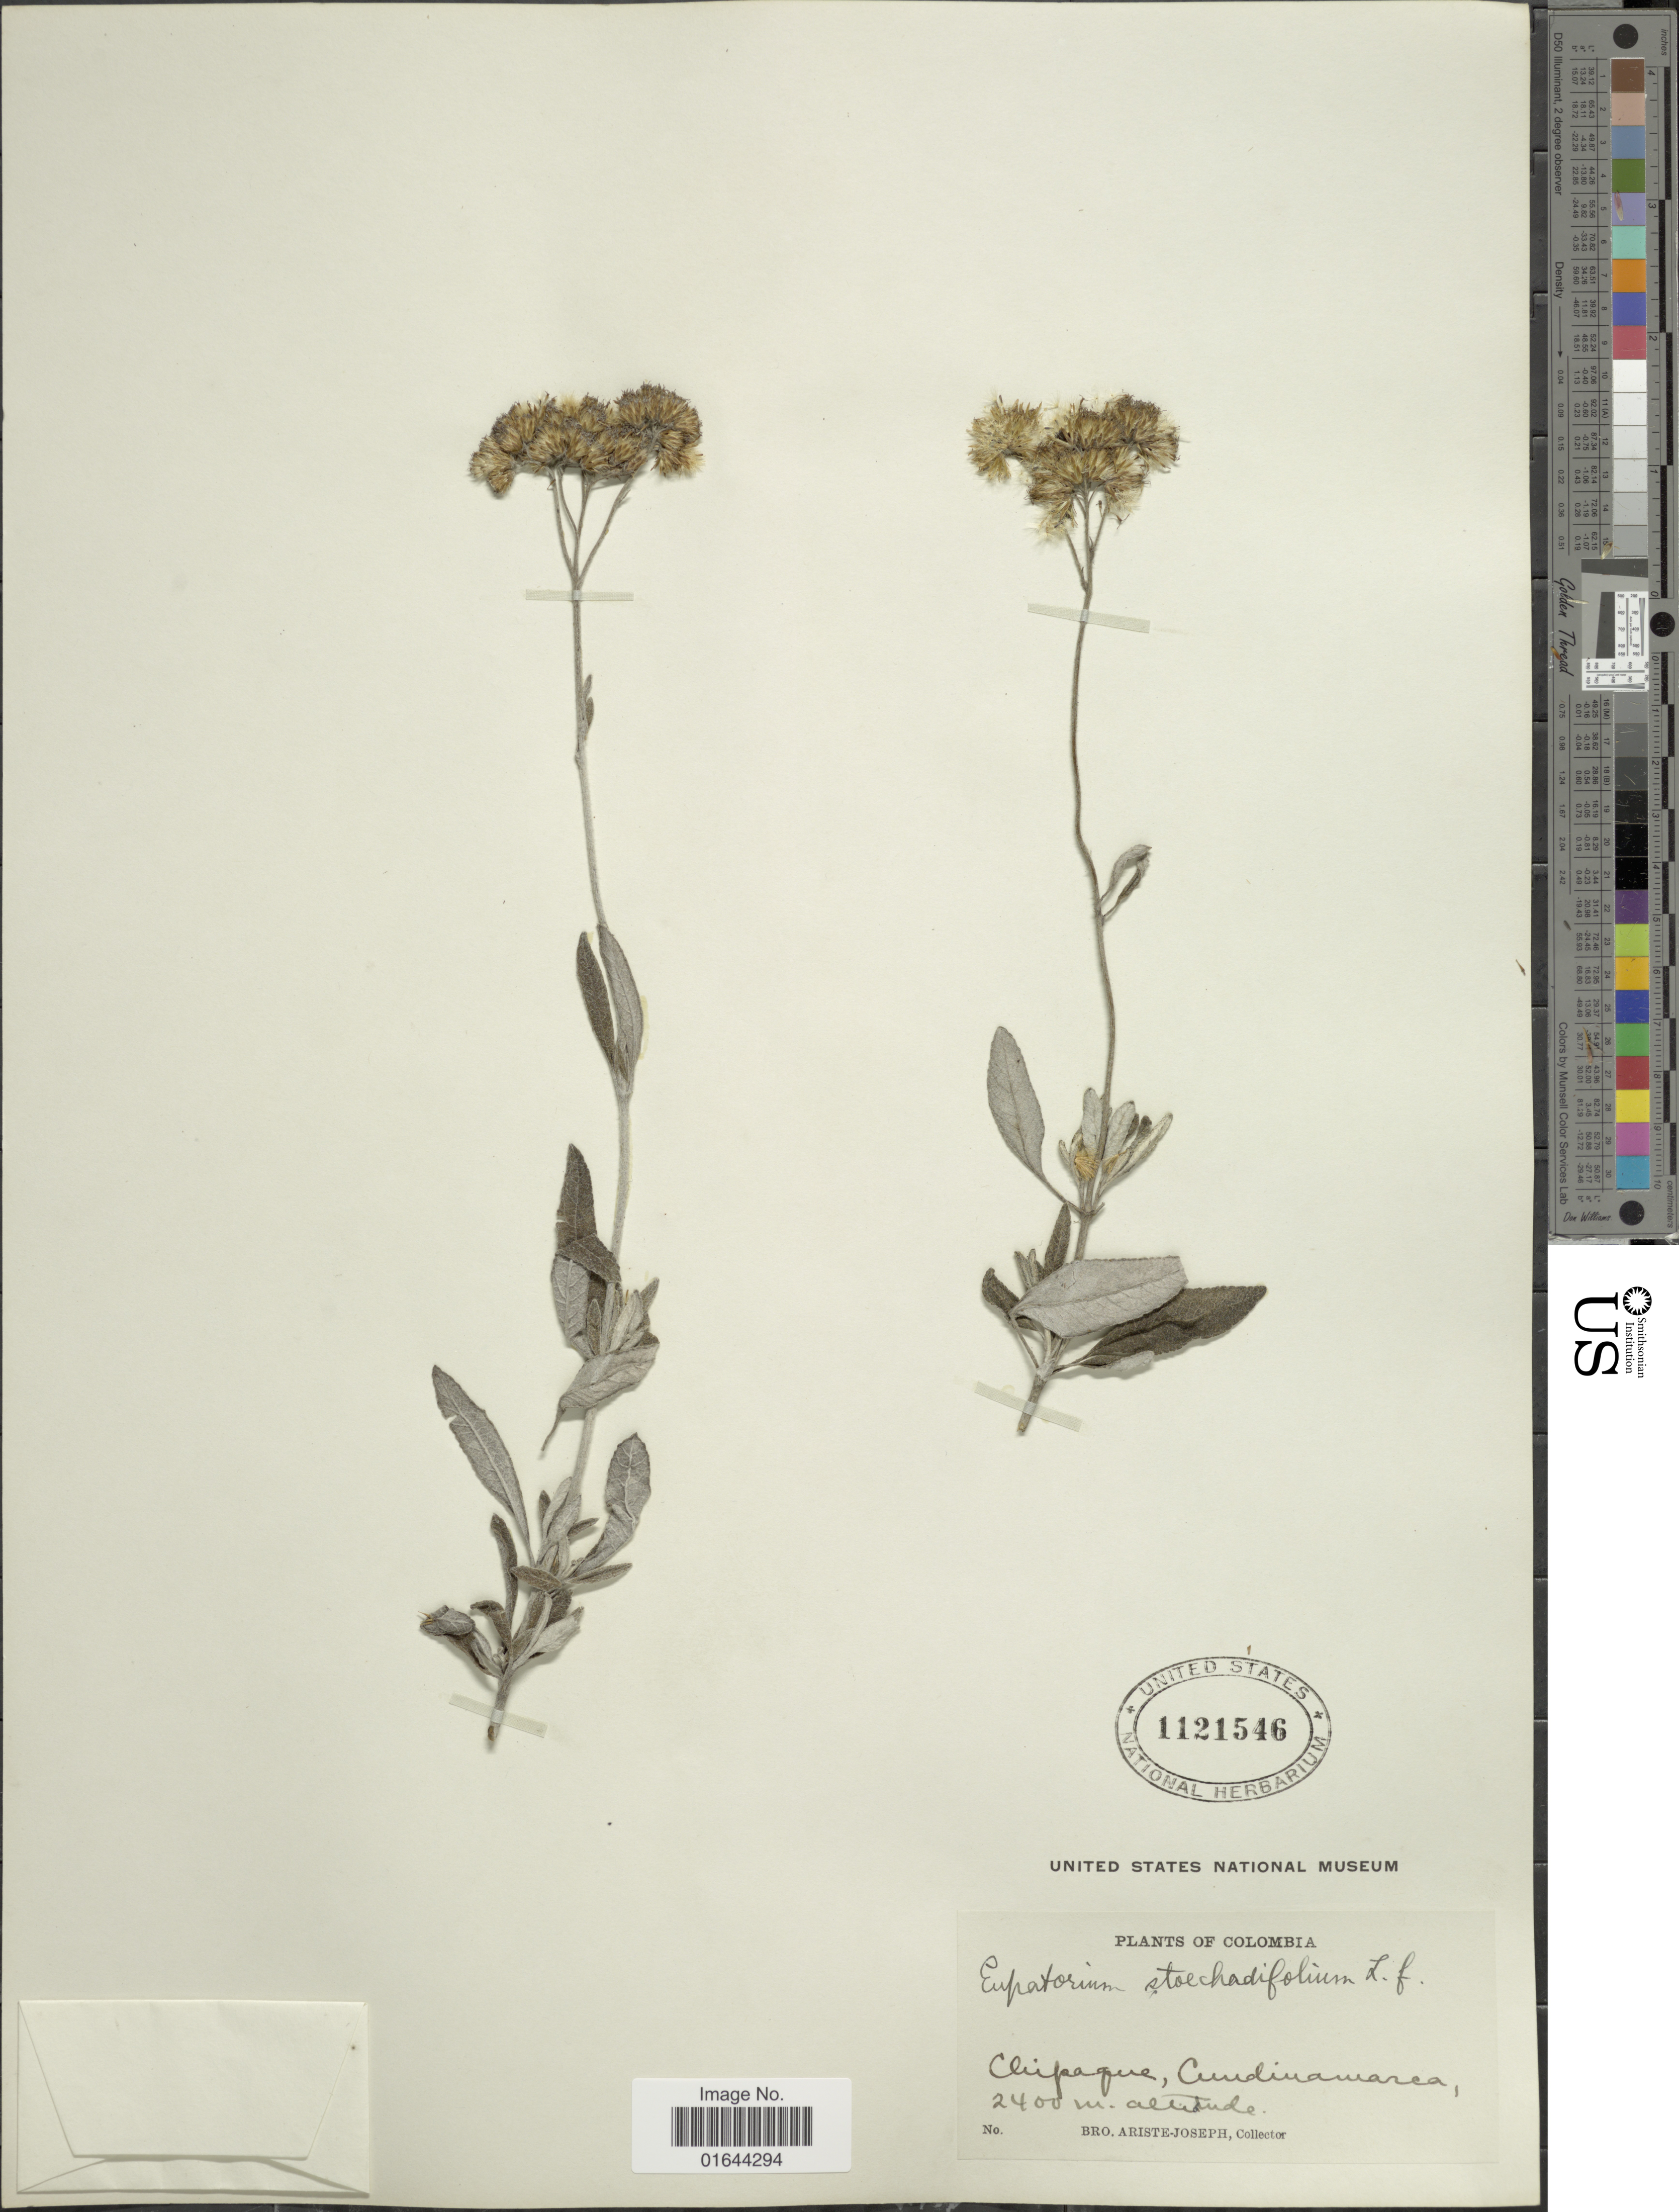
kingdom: Plantae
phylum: Tracheophyta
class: Magnoliopsida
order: Asterales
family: Asteraceae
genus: Lourteigia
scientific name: Lourteigia stoechadifolia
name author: (L. f.) R.M. King & H. Rob.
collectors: Bro. Ariste-Joseph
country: Colombia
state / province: Cundinamarca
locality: Chipaque, Cundinamarca.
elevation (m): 2400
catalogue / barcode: US 1121546